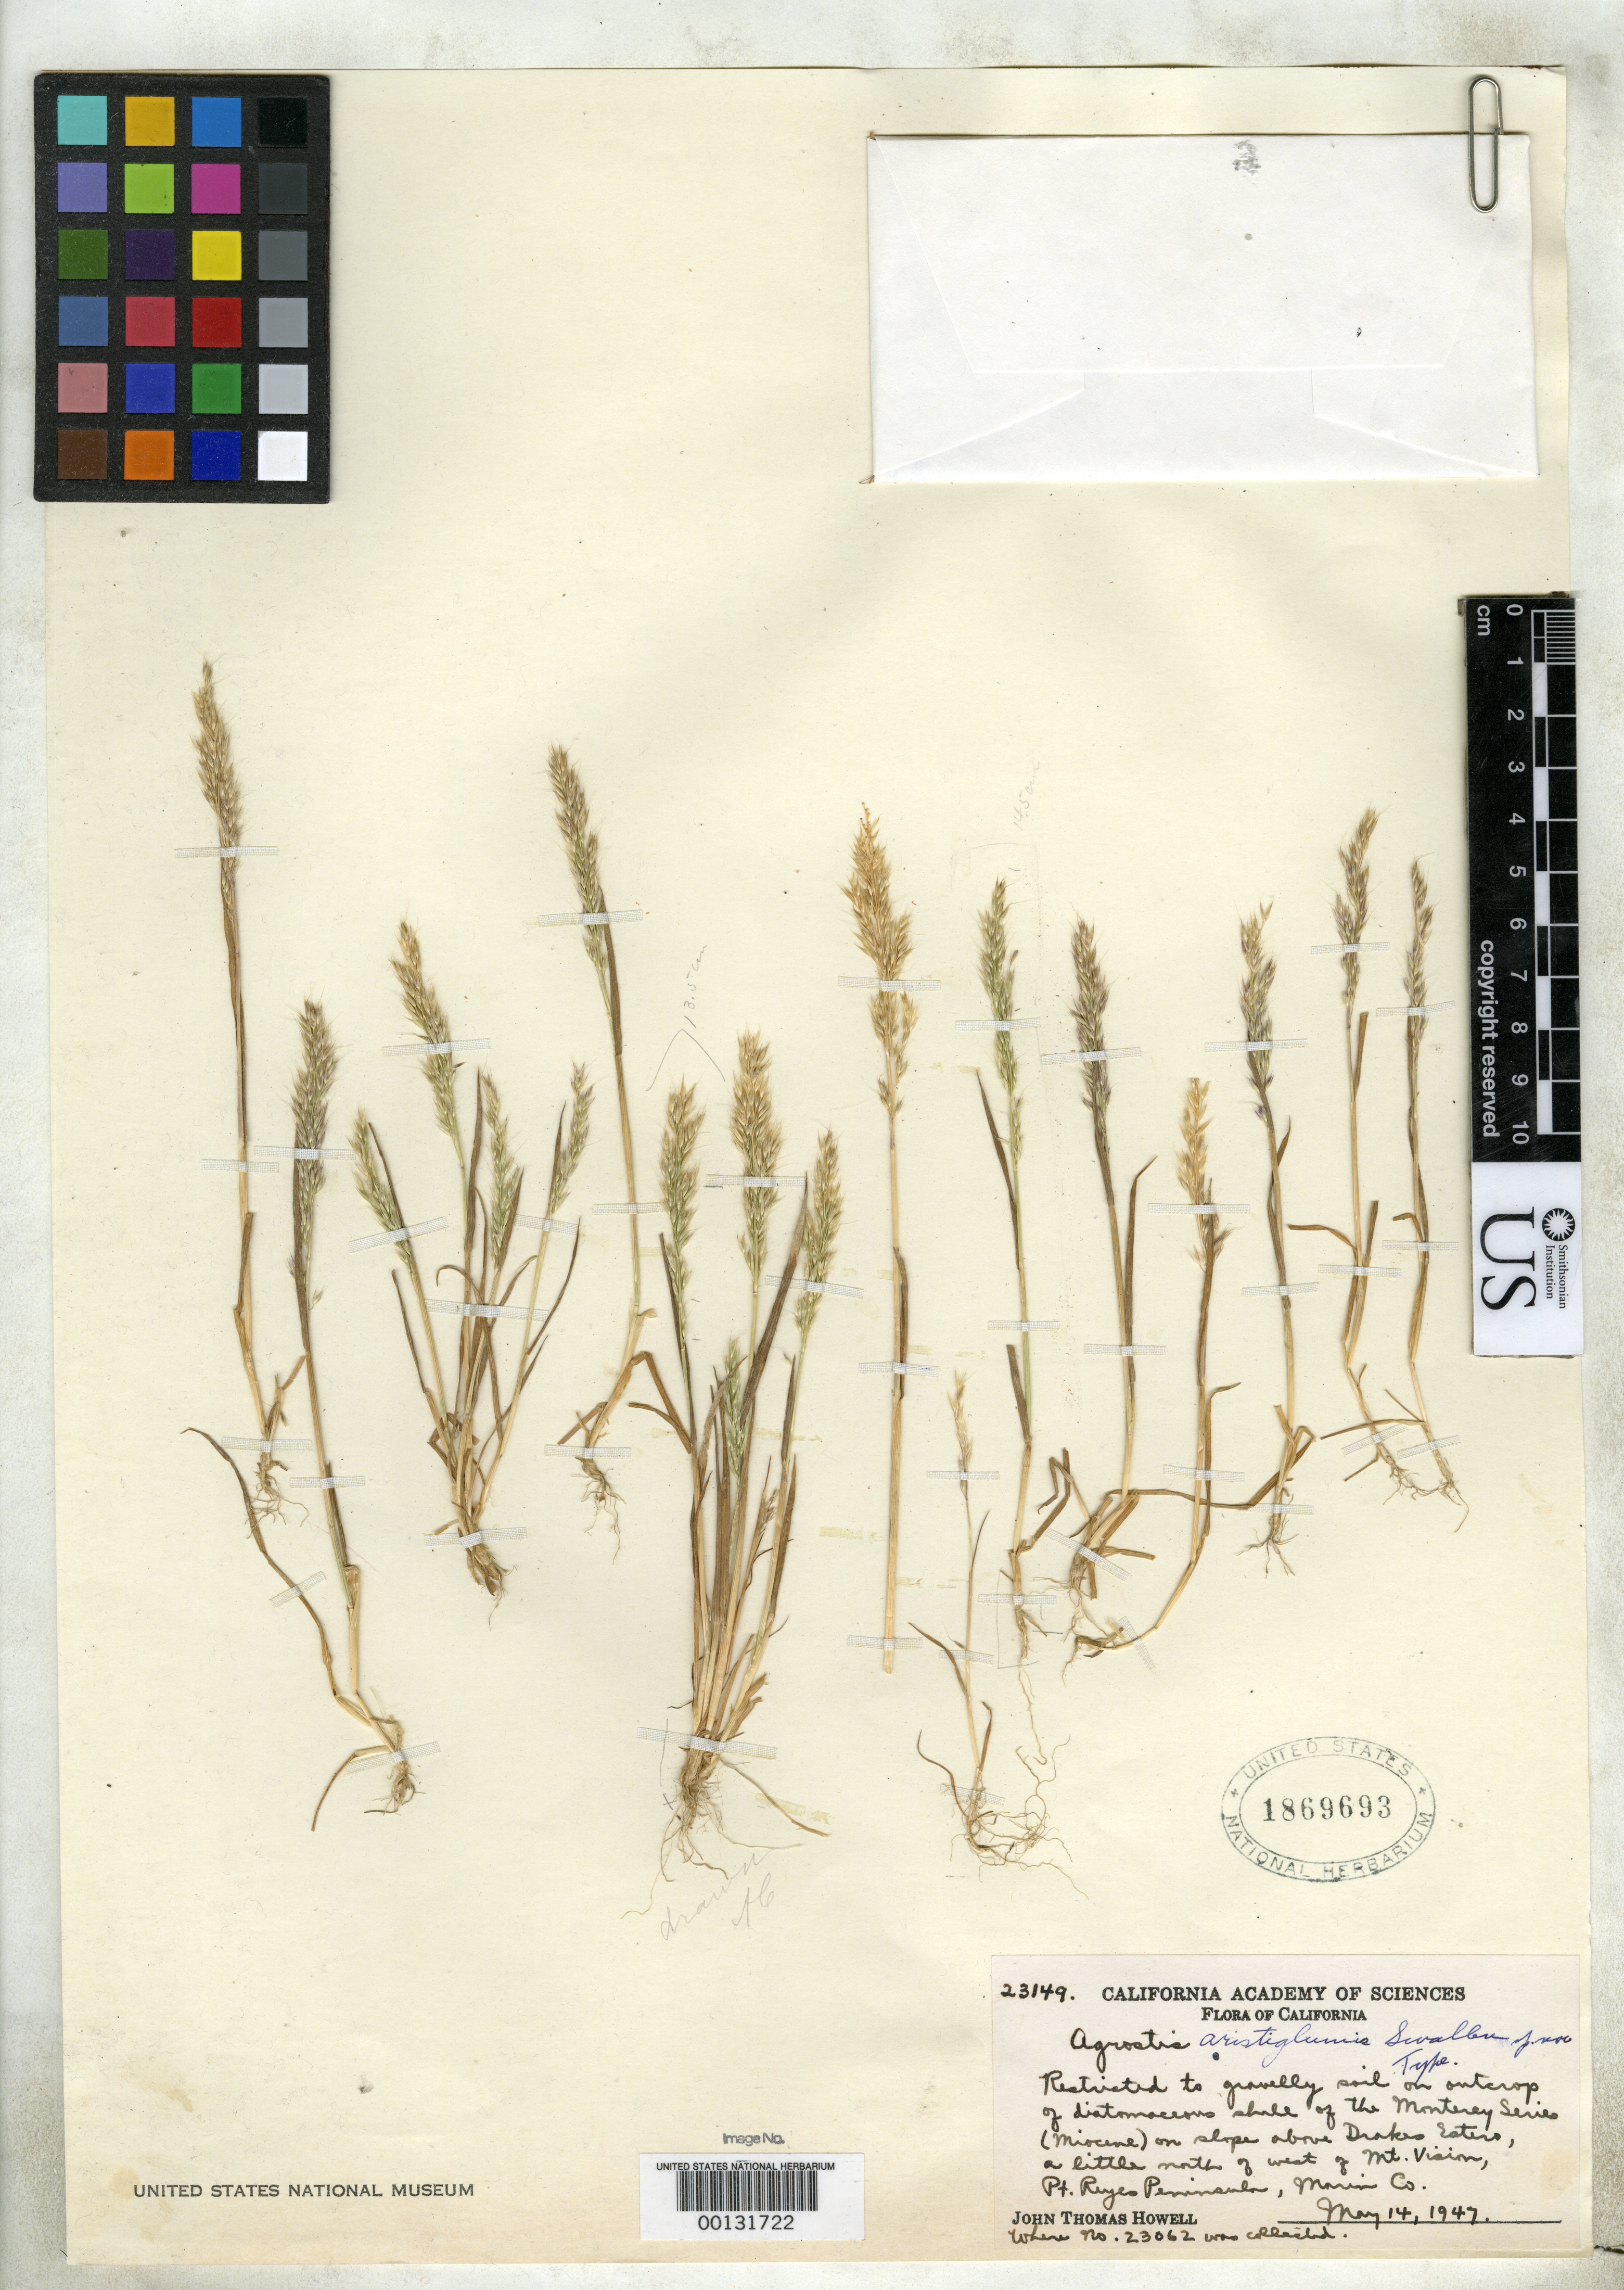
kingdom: Plantae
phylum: Tracheophyta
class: Liliopsida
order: Poales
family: Poaceae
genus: Agrostis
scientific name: Agrostis aristiglumis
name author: Swallen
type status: Holotype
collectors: J. T. Howell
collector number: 23149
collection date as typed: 14 May 1947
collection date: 1947-05-14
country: United States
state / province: California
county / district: Marin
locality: Above Drakes Estero, little NW of Mt. Vision, Pt. Reyes Peninsula.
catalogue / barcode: US 1869693